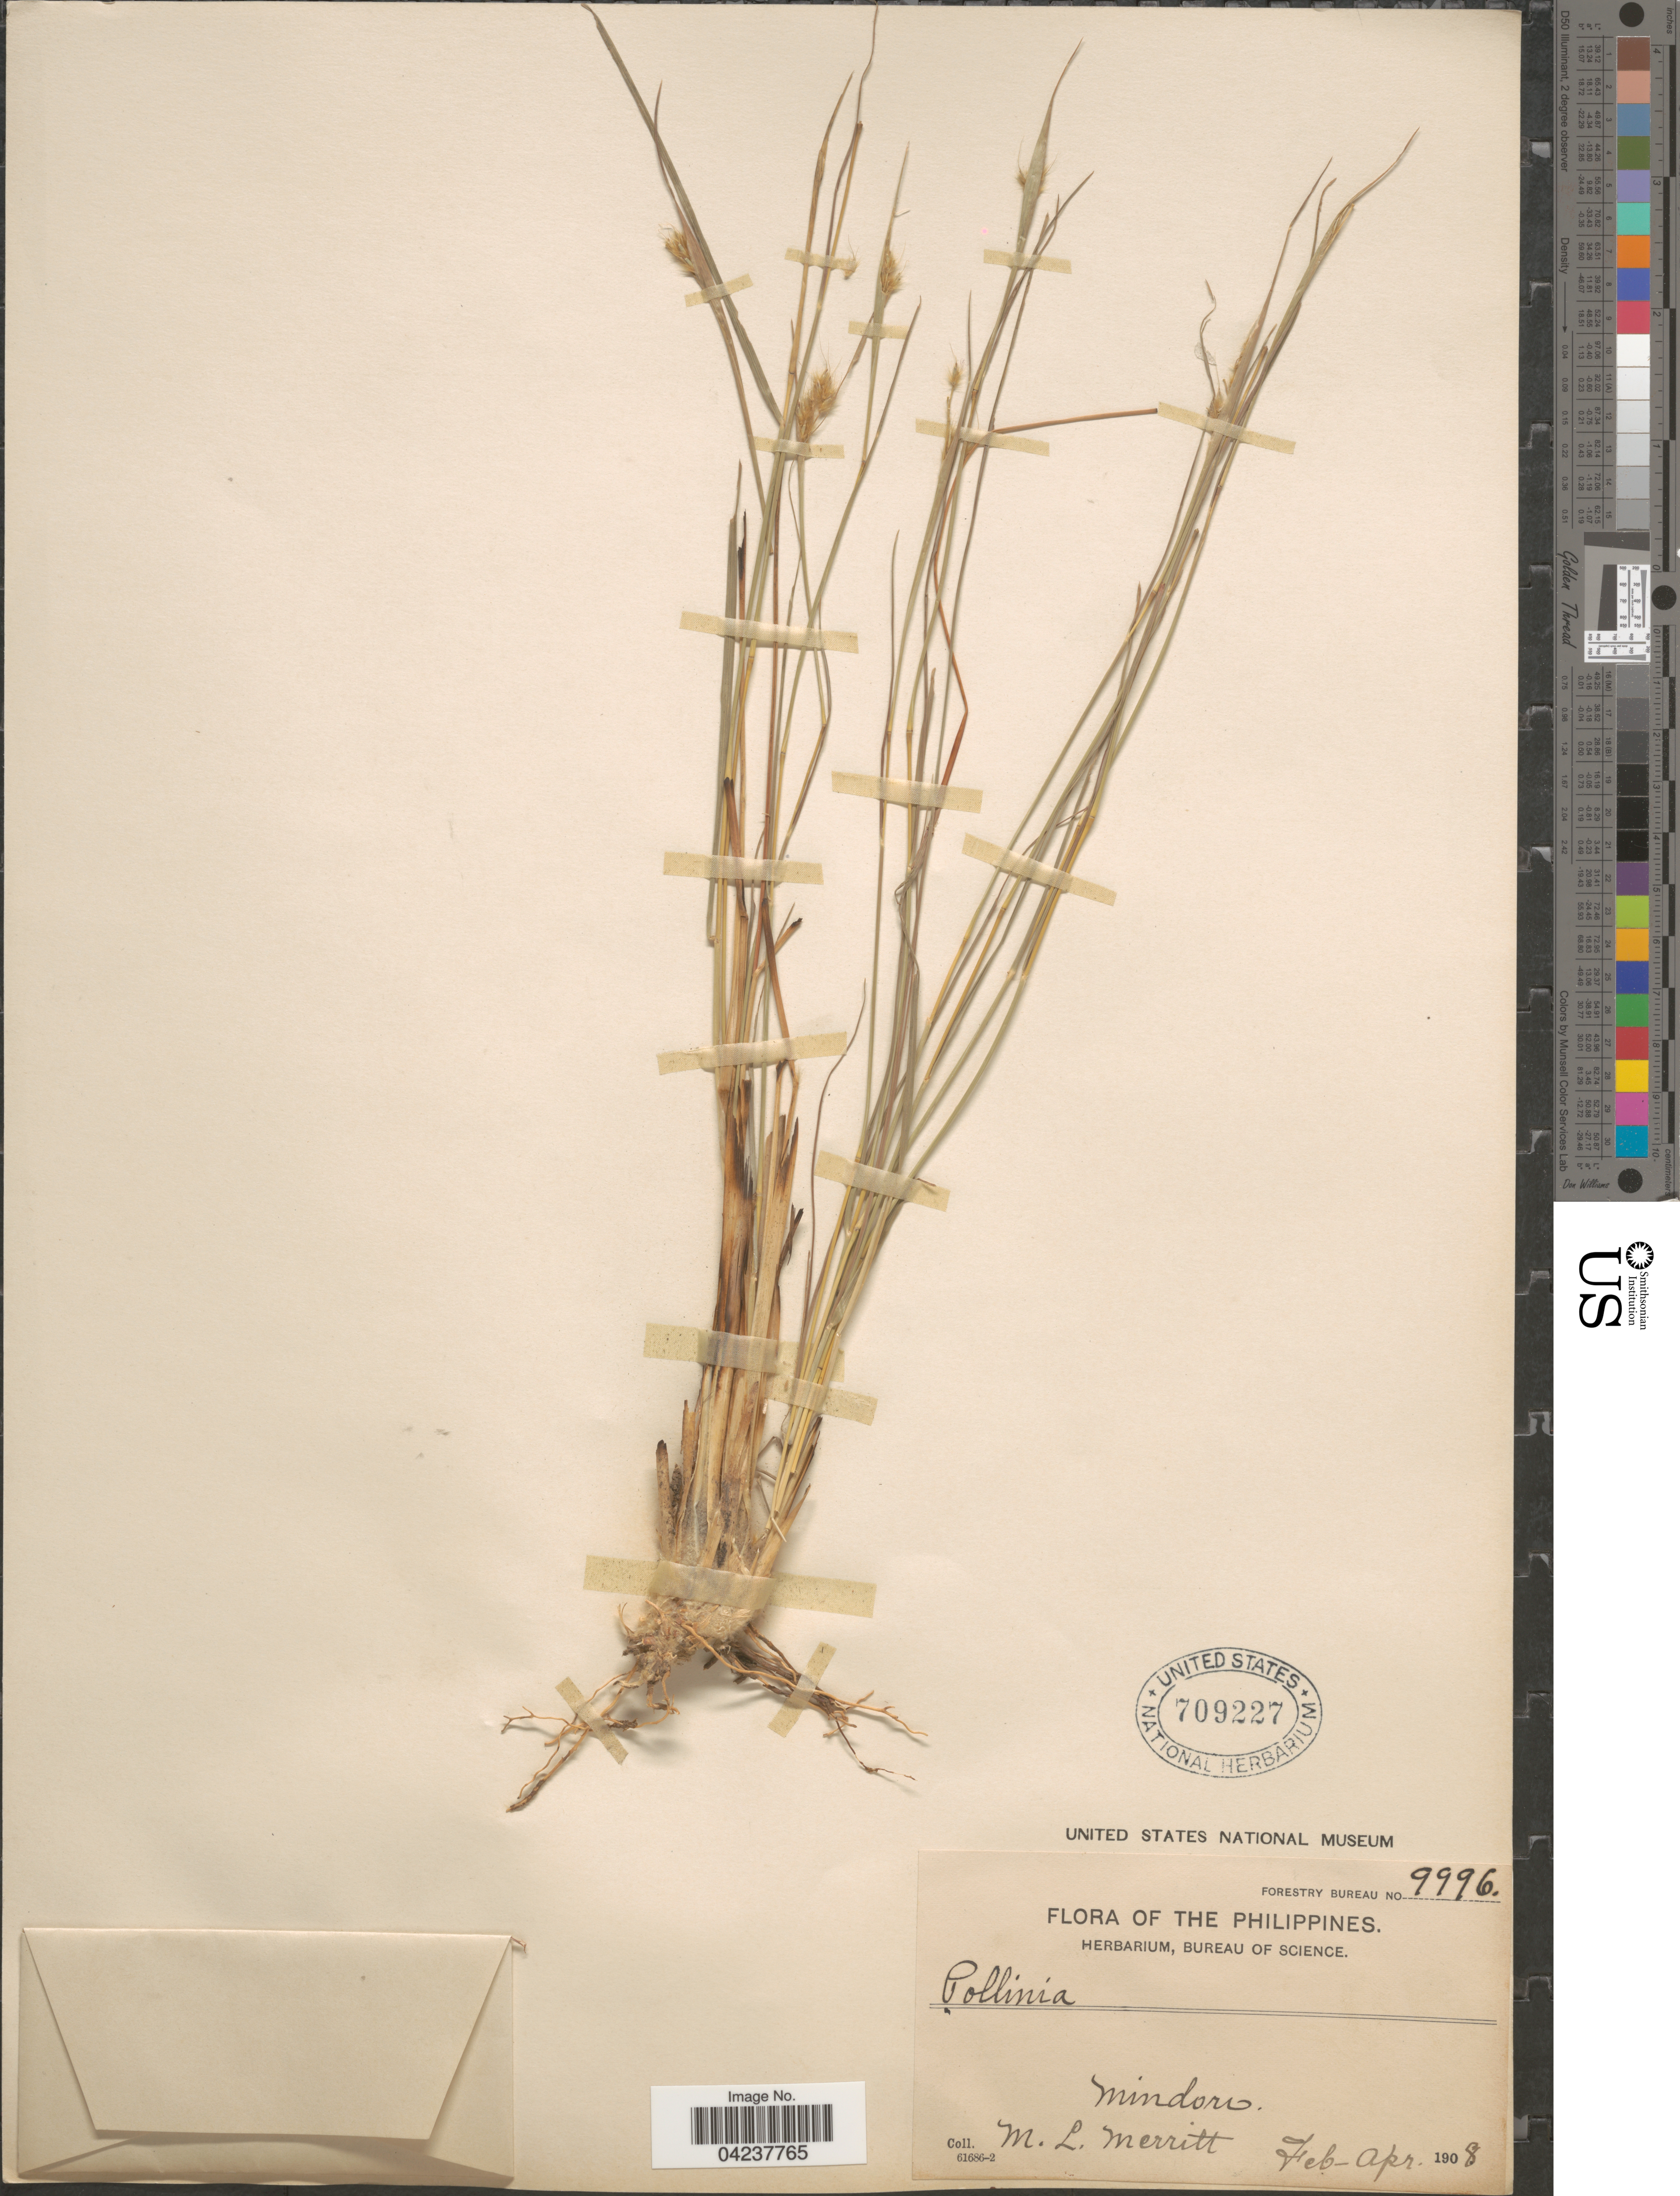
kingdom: Plantae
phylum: Tracheophyta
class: Liliopsida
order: Poales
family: Poaceae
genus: Eulaliopsis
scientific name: Eulaliopsis binata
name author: (Retz.) C. E. Hubb.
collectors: M. L. Merritt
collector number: Forestry Bureau 9996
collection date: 1908-02/1908-04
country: Philippines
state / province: Mimaropa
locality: Mindoro.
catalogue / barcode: US 709227